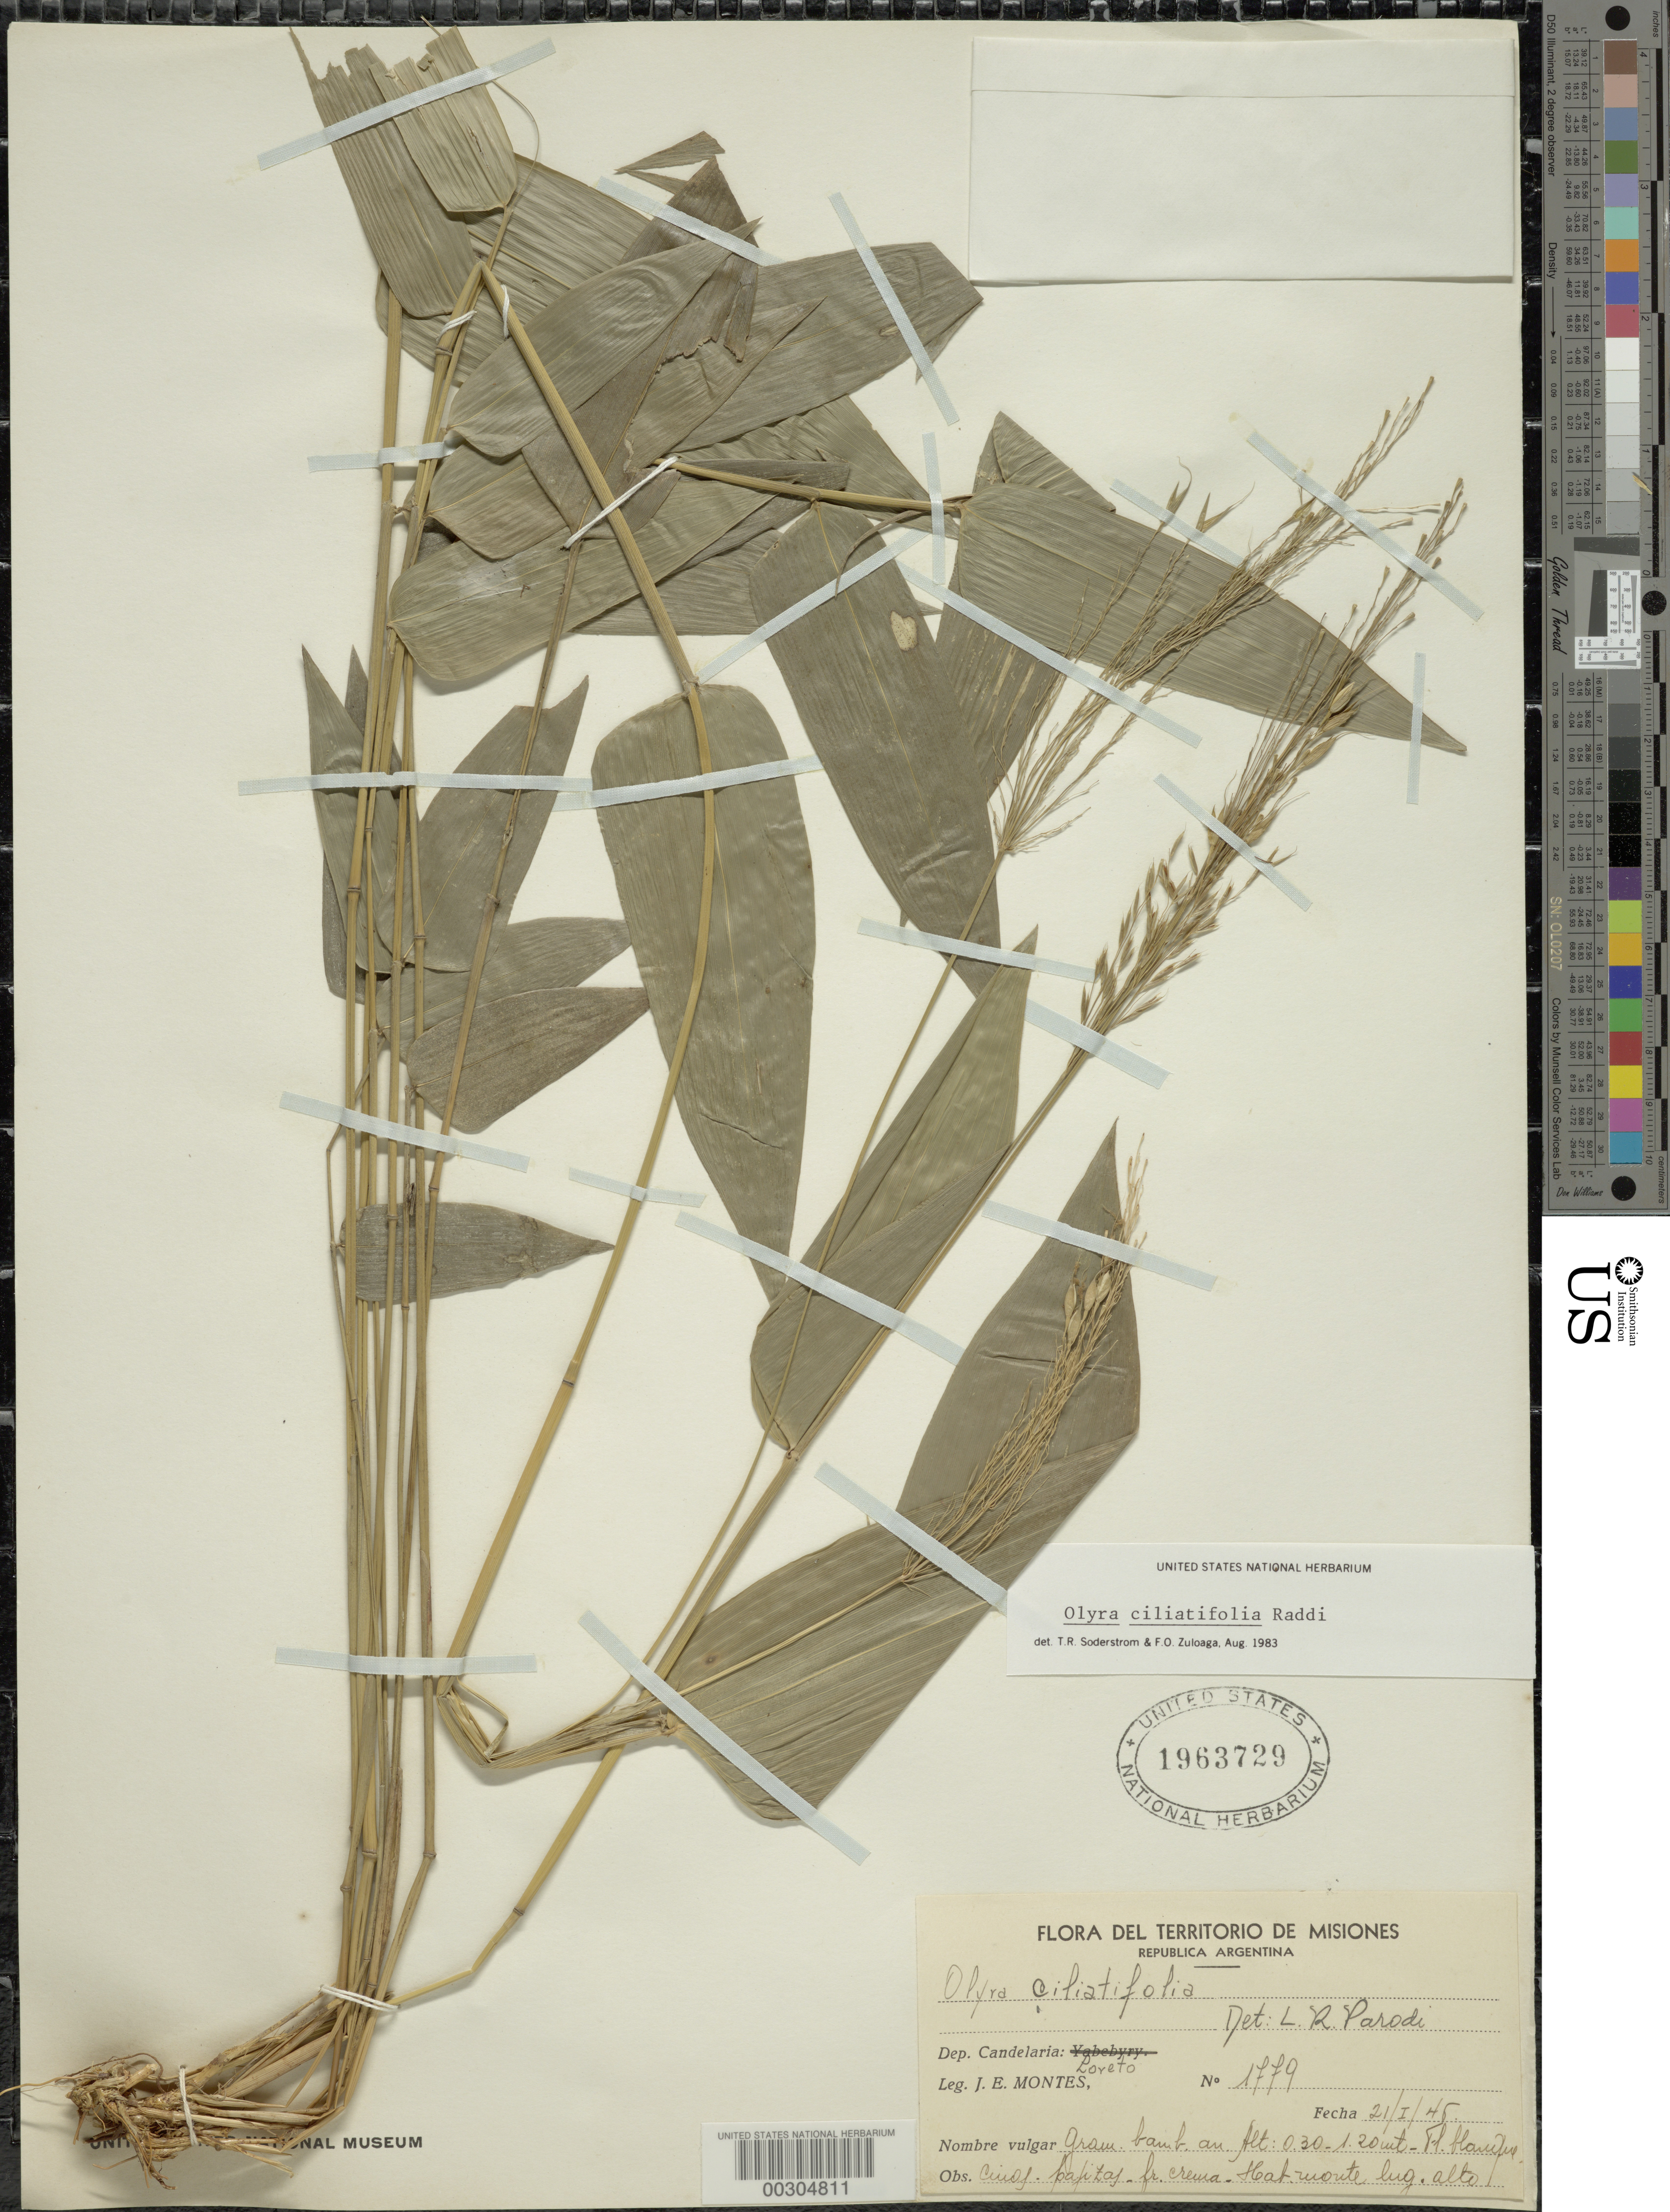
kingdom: Plantae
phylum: Tracheophyta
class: Liliopsida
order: Poales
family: Poaceae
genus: Olyra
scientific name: Olyra ciliatifolia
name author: Raddi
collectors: J. E. Montes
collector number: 1779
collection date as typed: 21 Jan 1946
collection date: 1946-01-21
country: Argentina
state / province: Misiones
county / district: Candelaria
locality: Loreto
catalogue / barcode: US 1963729